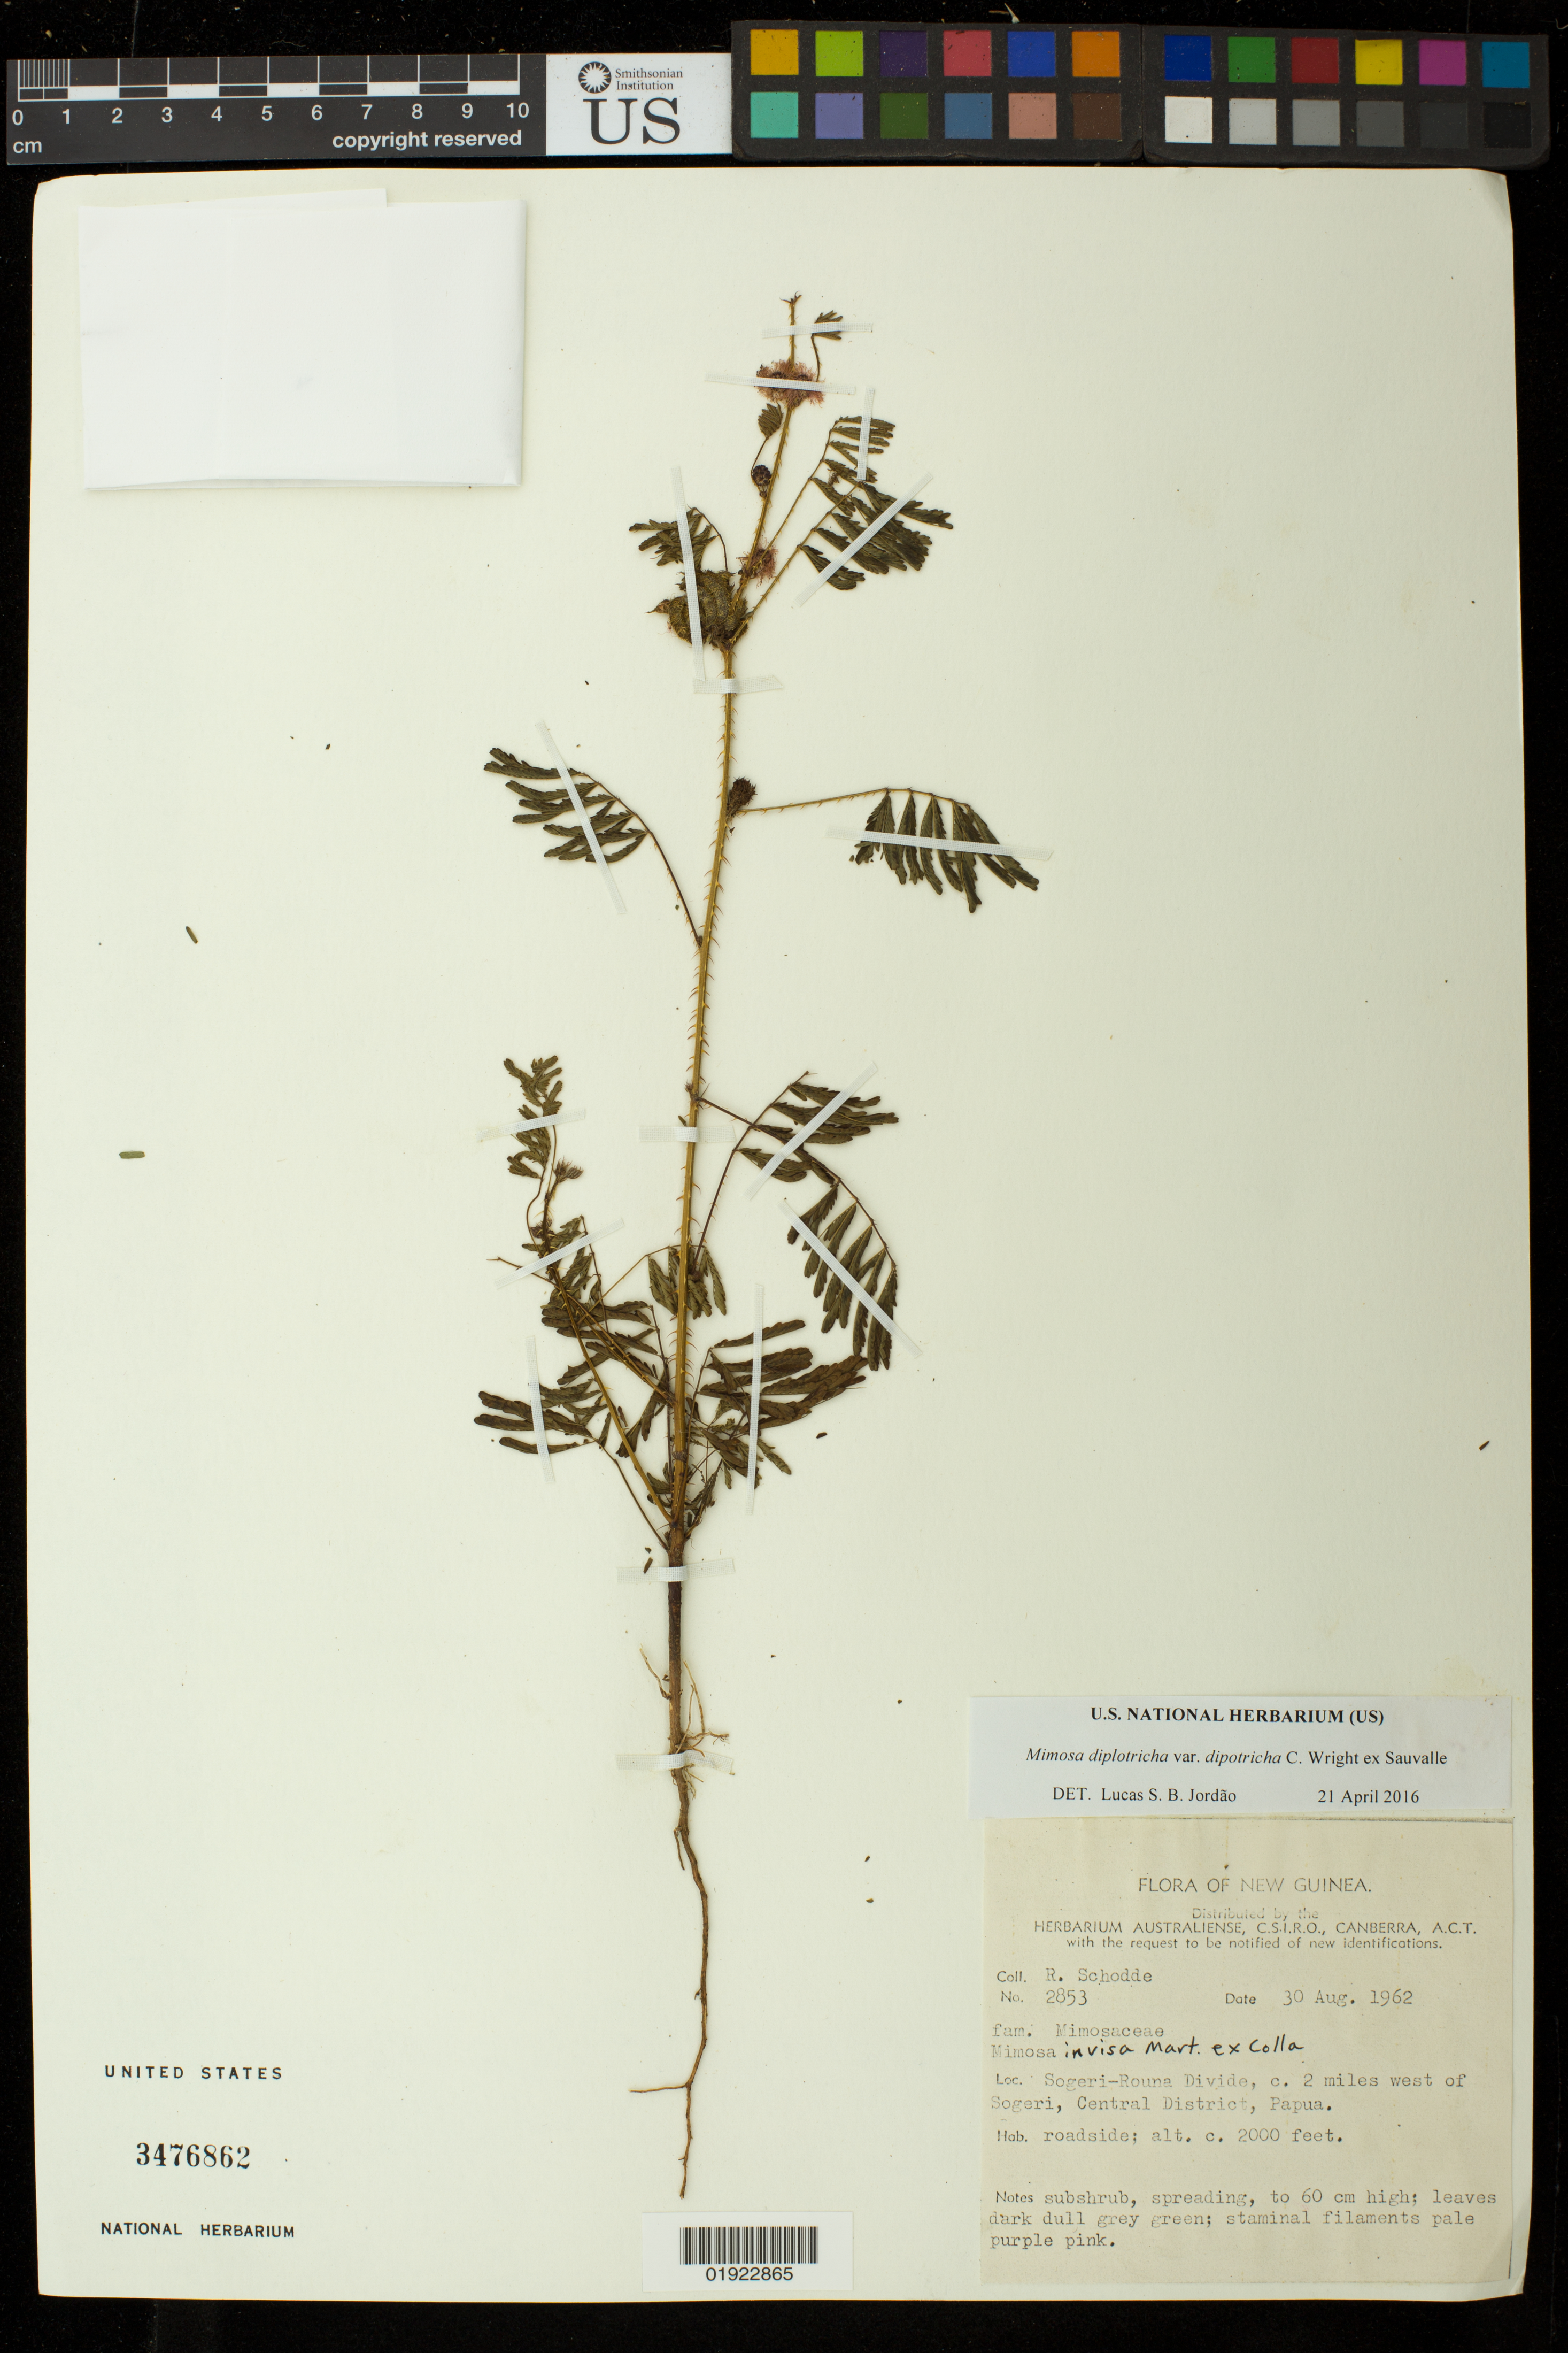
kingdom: Plantae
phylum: Tracheophyta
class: Magnoliopsida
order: Fabales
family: Fabaceae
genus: Mimosa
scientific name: Mimosa diplotricha var. diplotricha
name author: C. Wright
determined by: Jordão, Lucas S.B.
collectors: R. Schodde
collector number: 2853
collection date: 1962-08-30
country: Papua New Guinea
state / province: Central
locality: Sogeri-Rouna Divide, c. 2 miles west of Sogeri.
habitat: Roadside.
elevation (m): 610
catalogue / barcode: US 3476862